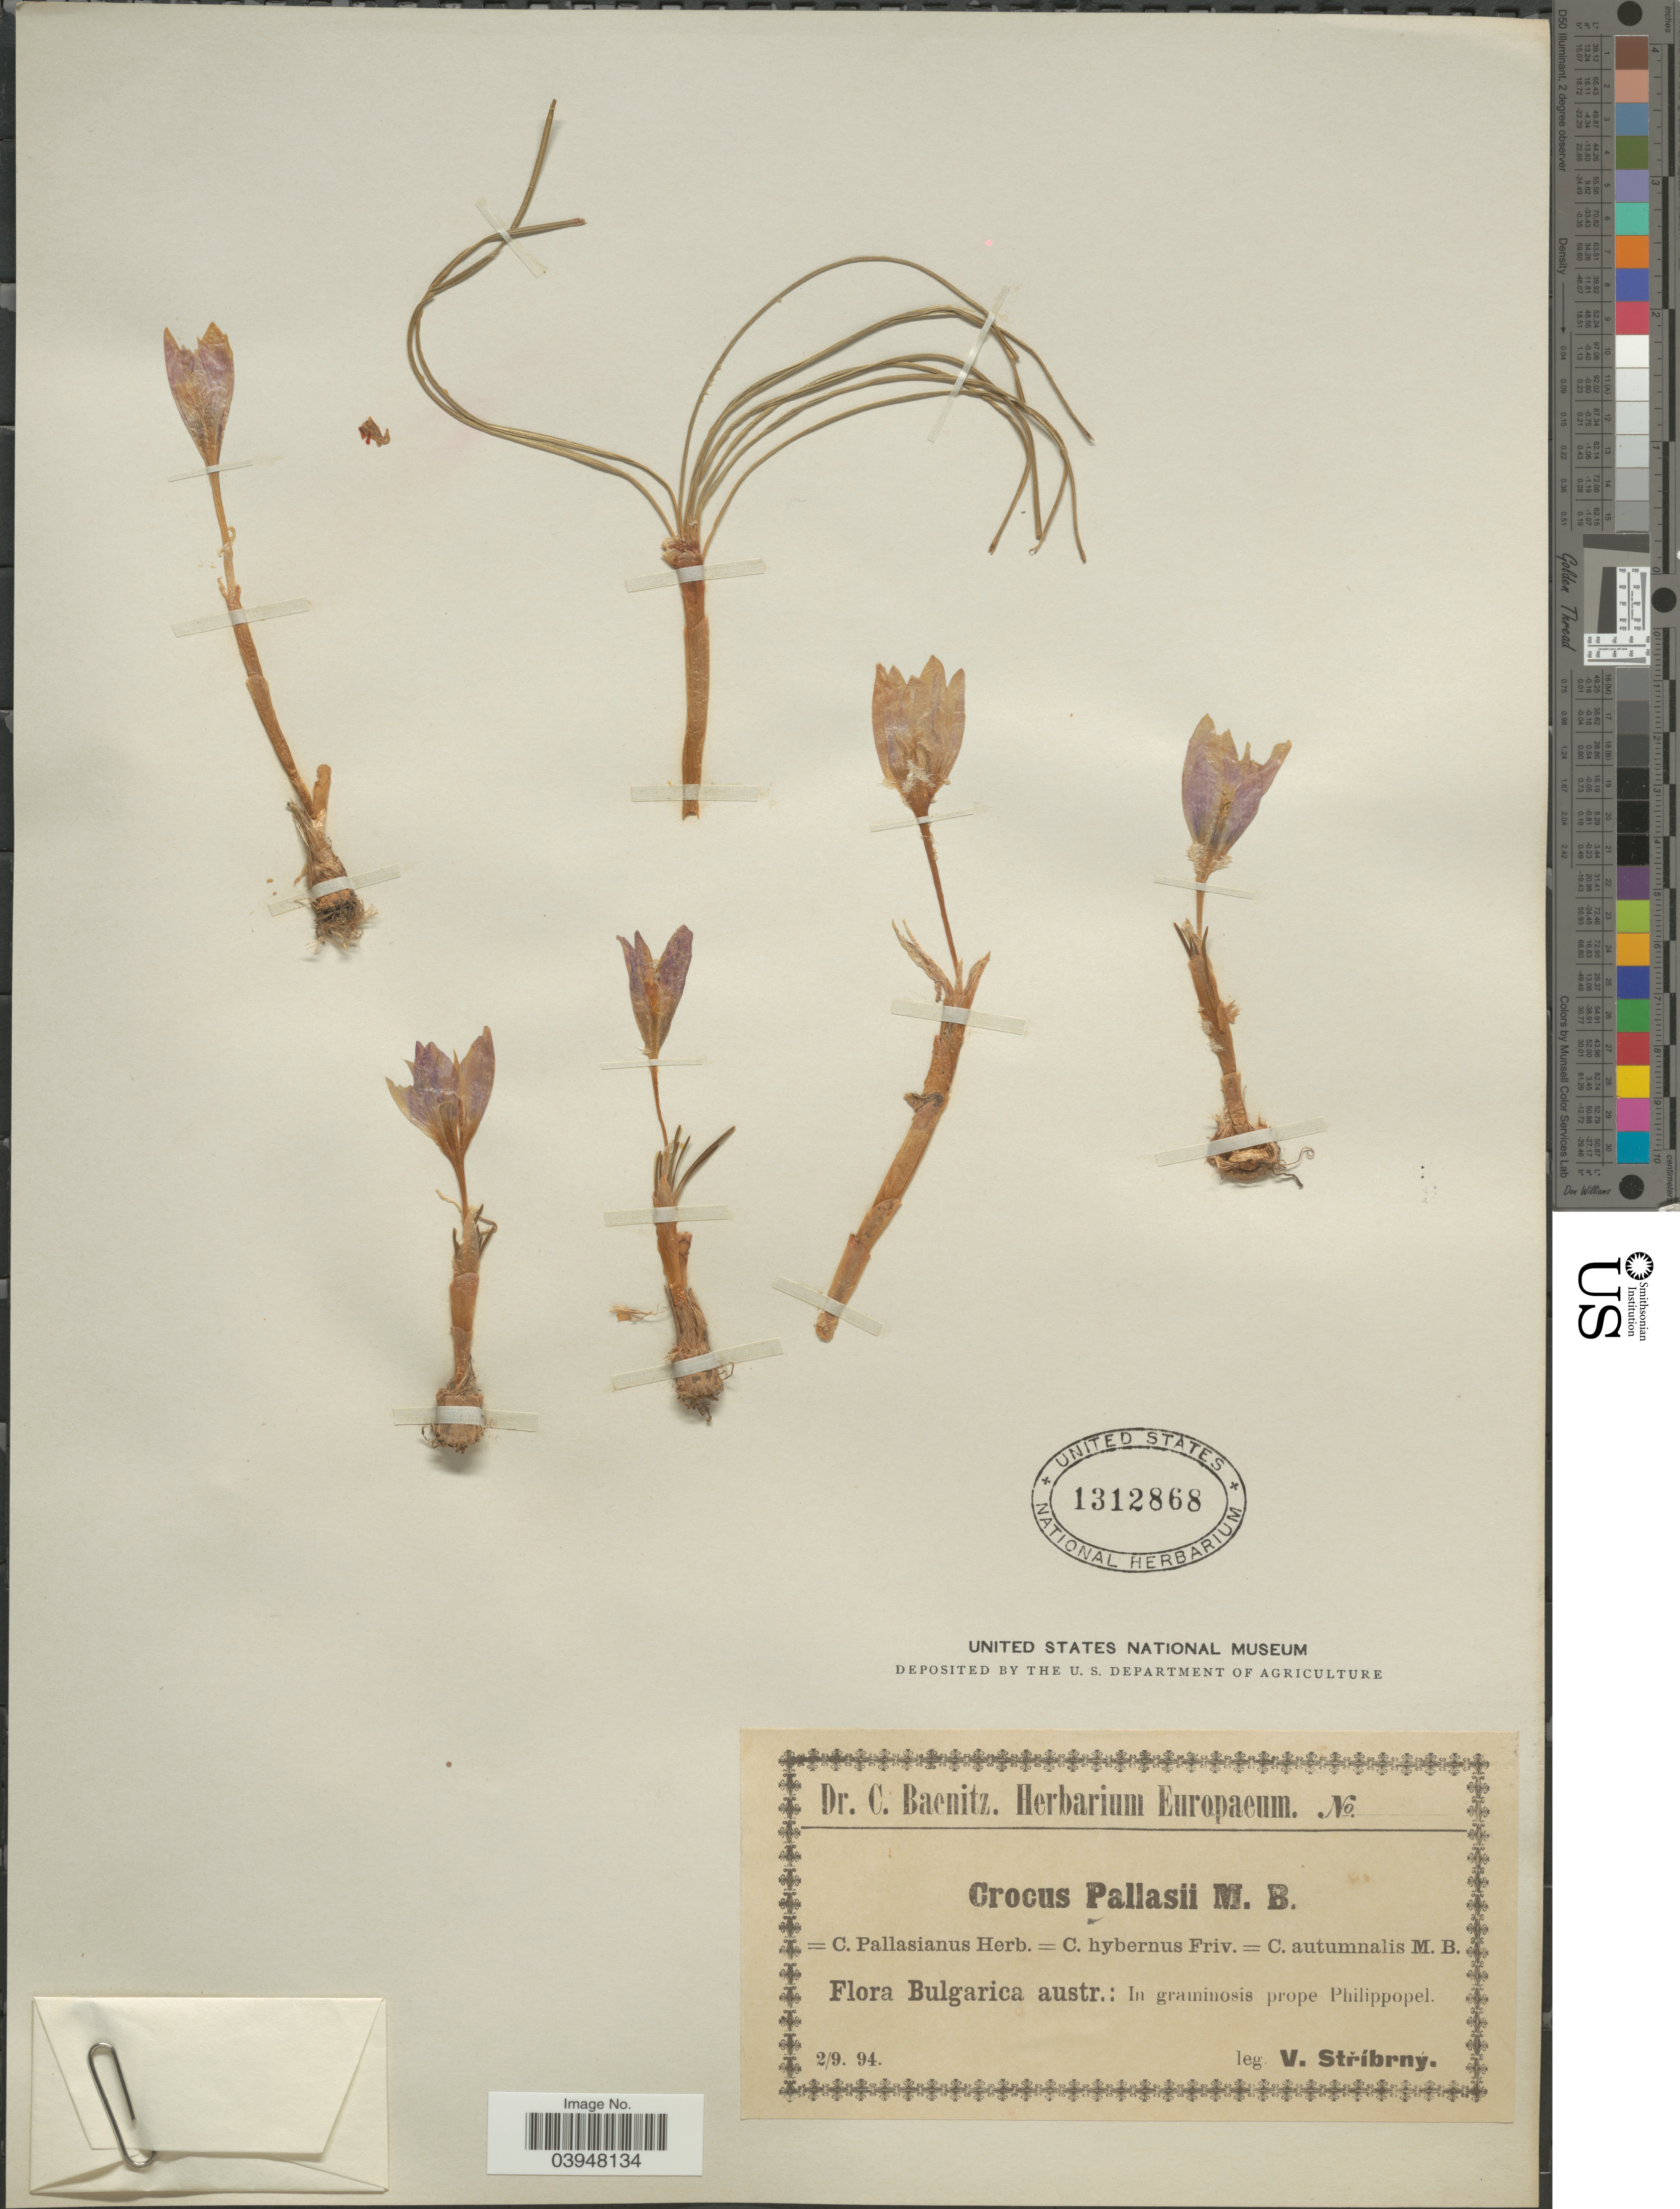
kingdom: Plantae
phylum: Tracheophyta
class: Liliopsida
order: Asparagales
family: Iridaceae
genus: Crocus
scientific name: Crocus pallasii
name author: Goldb.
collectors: V. Stribrny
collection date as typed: Transcribed d/m/y: 2/9/94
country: Bulgaria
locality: Bulgarica austr.: In graminosis prope Philippopel.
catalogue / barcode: US 1312868